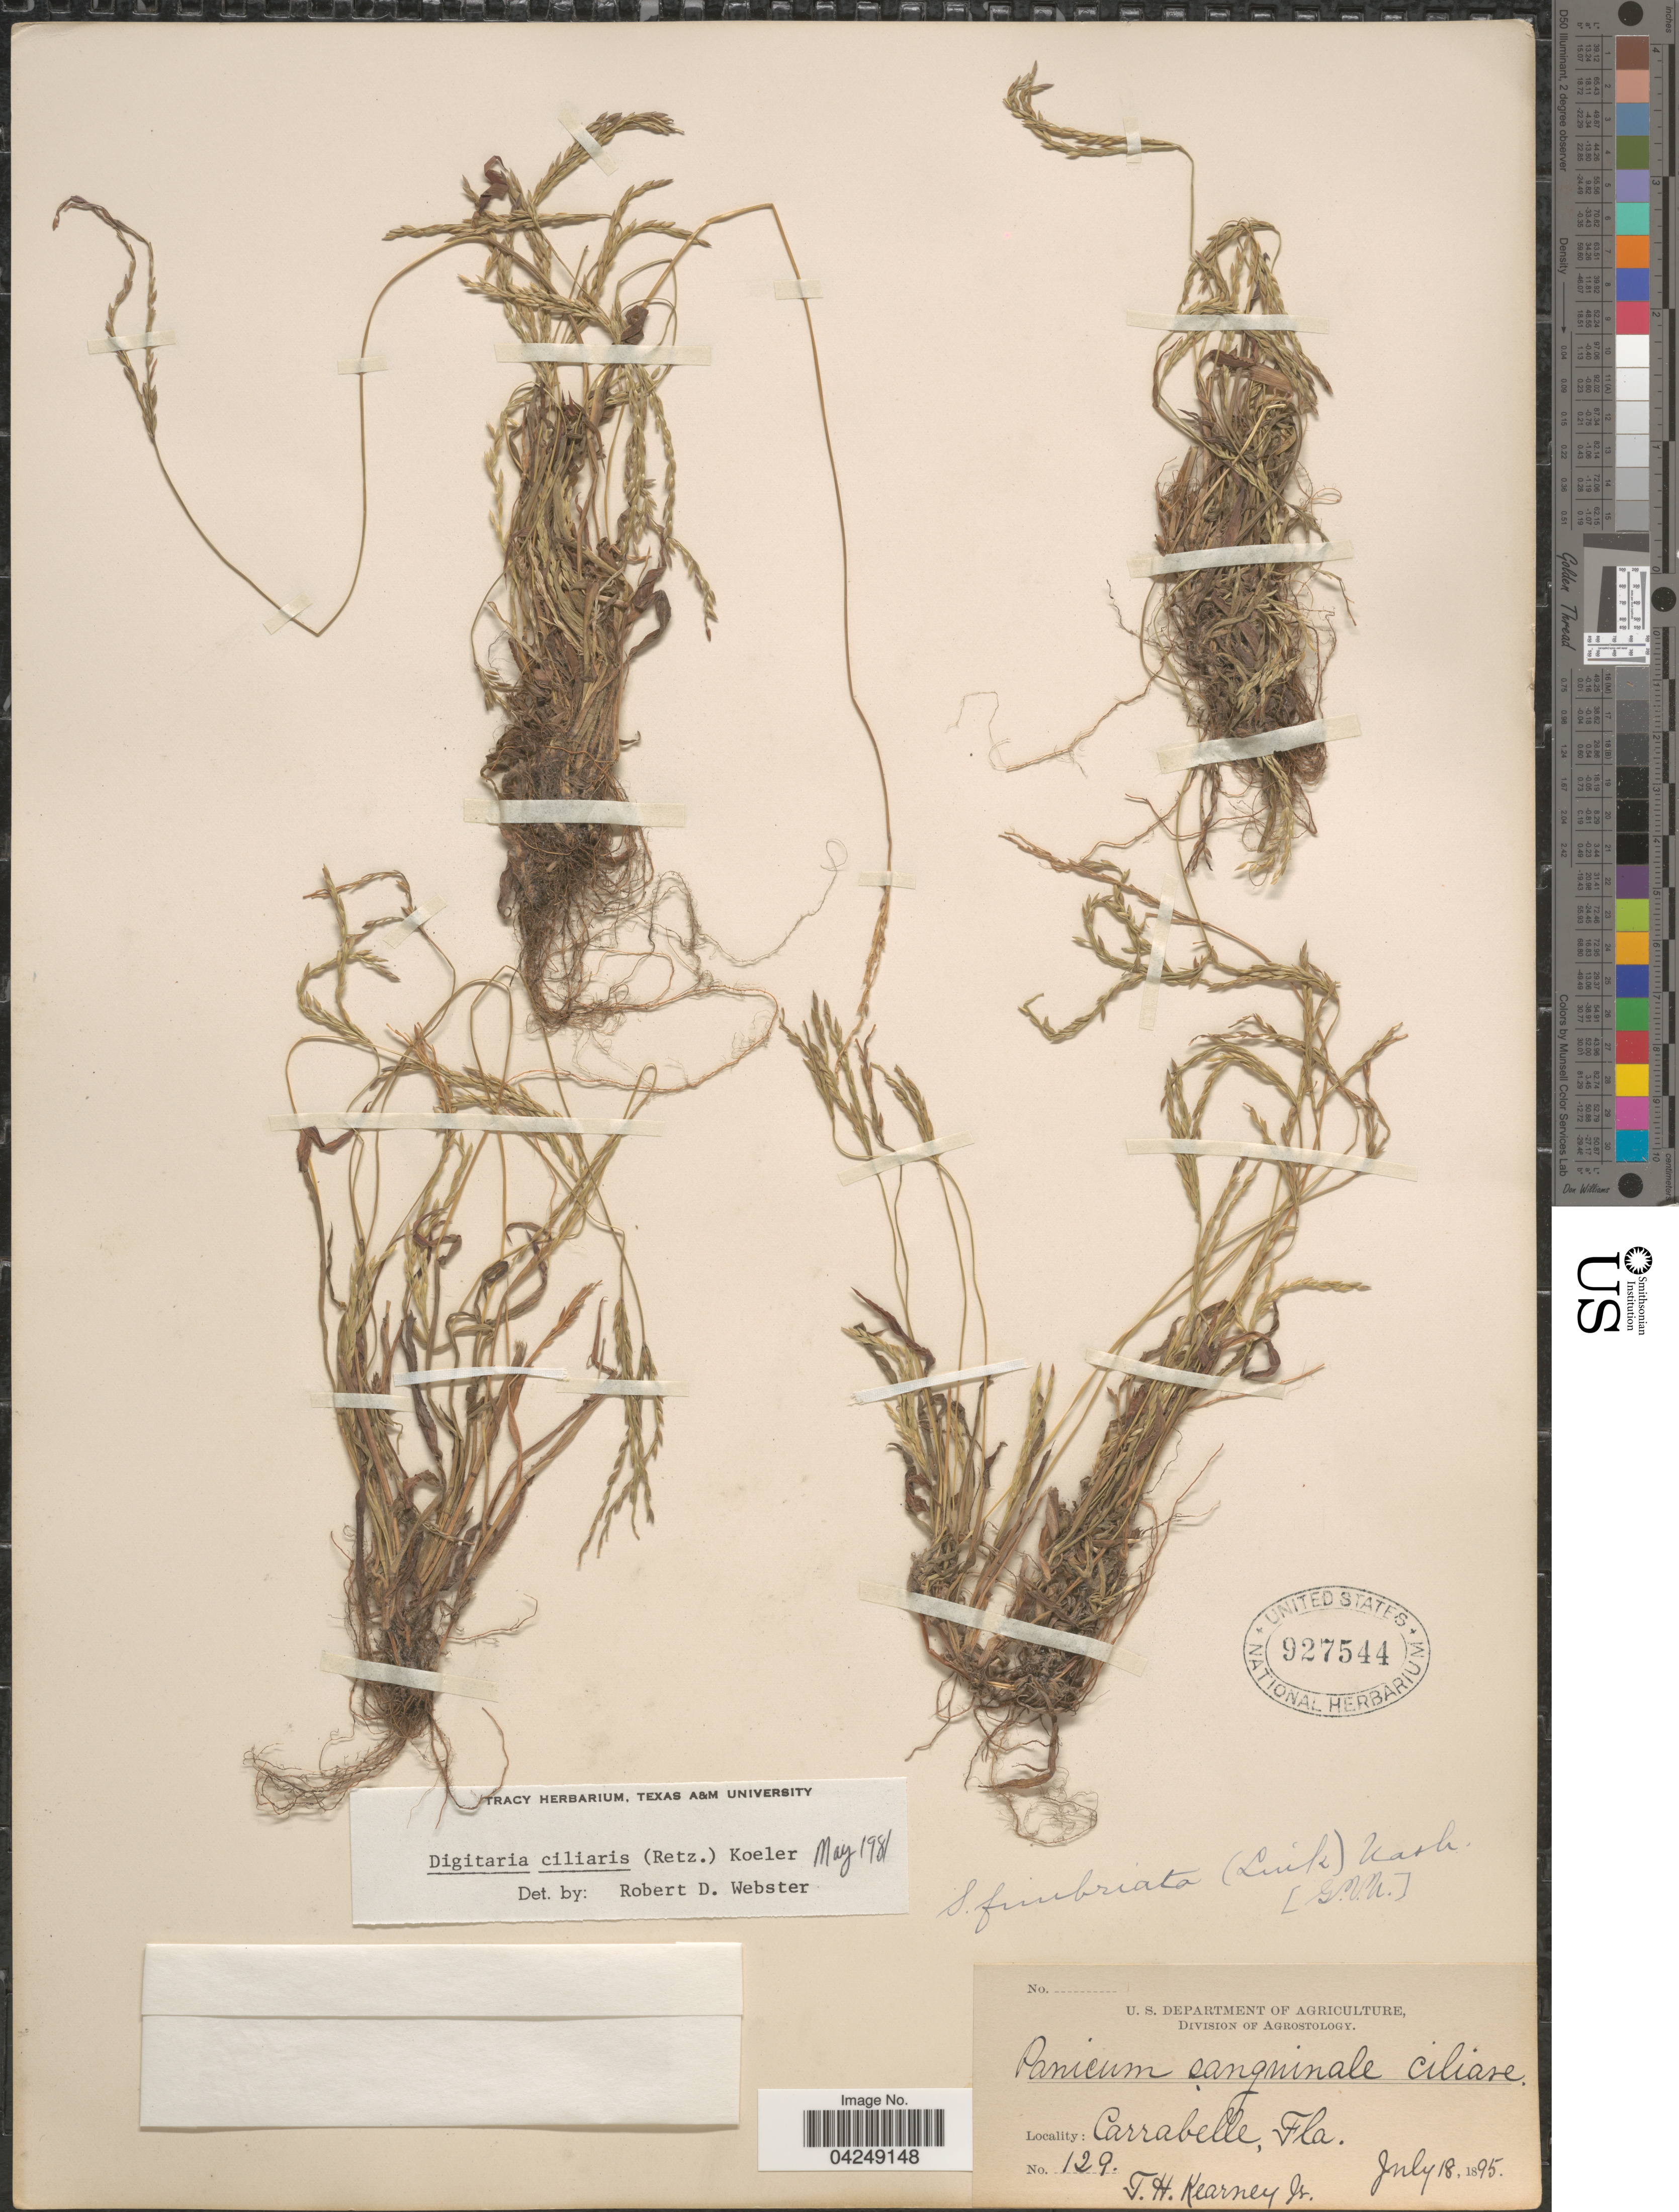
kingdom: Plantae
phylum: Tracheophyta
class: Liliopsida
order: Poales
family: Poaceae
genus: Digitaria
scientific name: Digitaria ciliaris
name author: (Retz.) Koeler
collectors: T. H. Kearney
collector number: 129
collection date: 1895-07-18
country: United States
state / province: Florida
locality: Carrabelle.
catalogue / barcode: US 927544